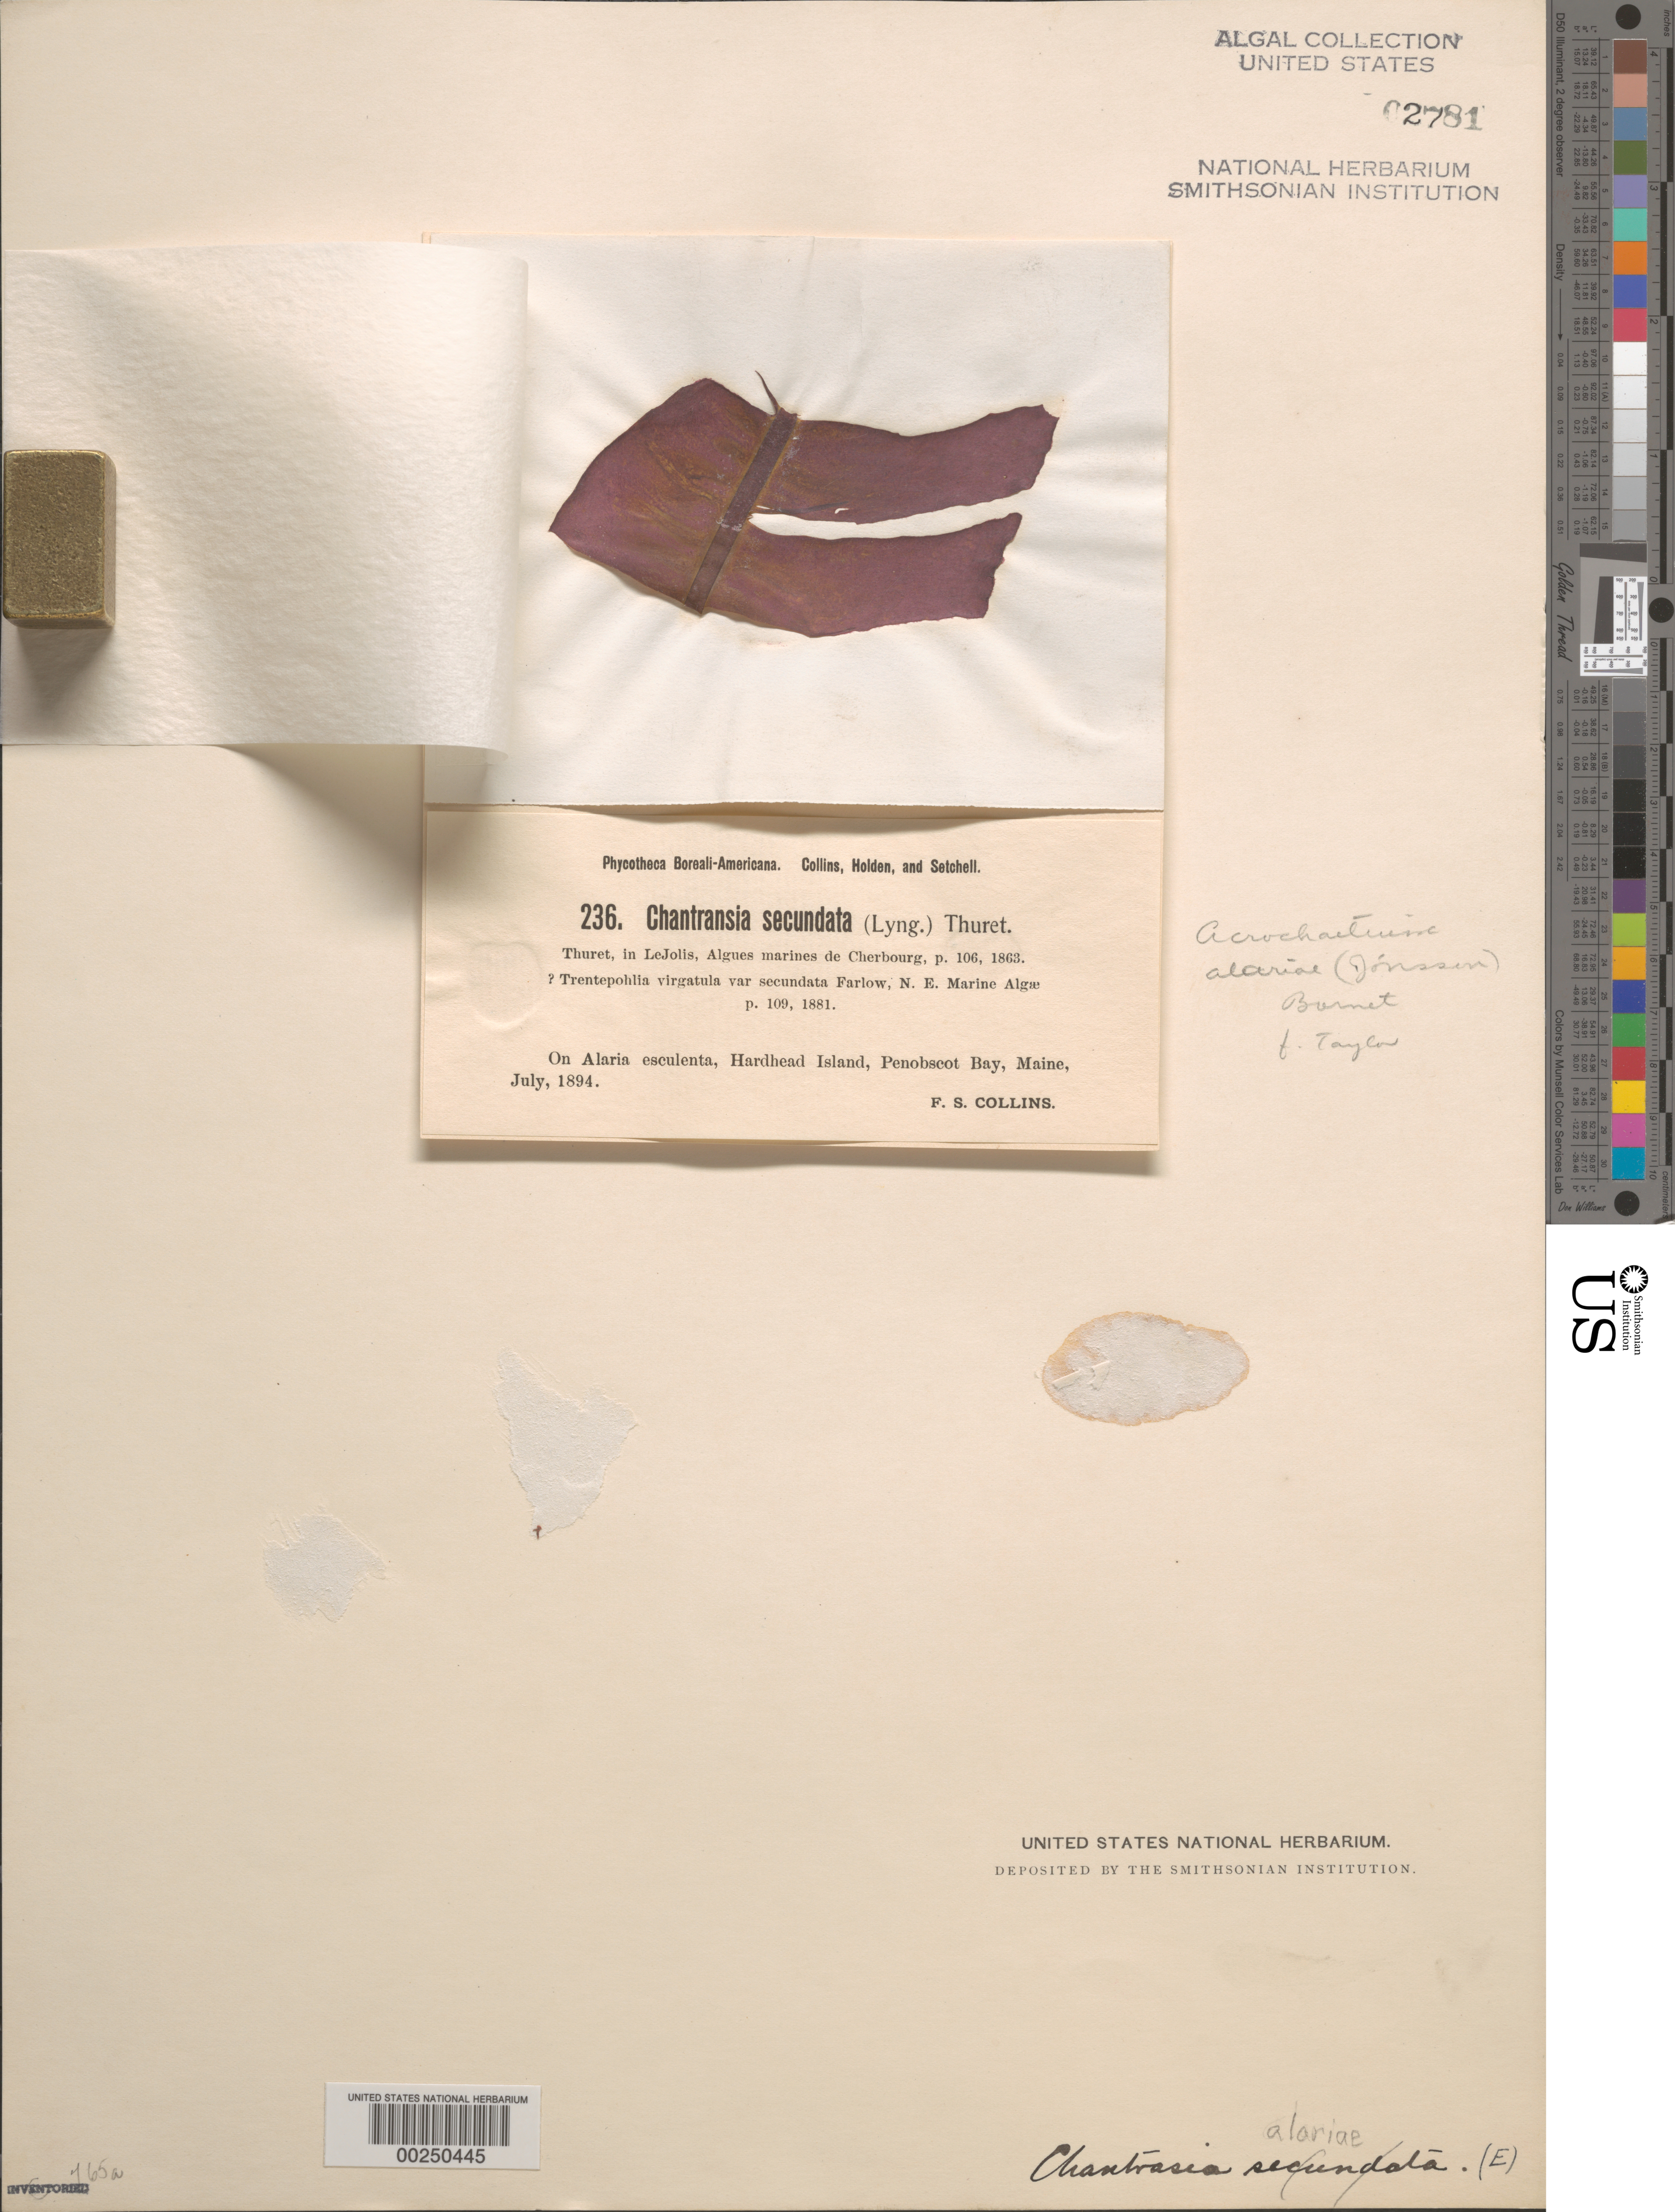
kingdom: Plantae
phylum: Rhodophyta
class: Florideophyceae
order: Acrochaetiales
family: Acrochaetiaceae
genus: Acrochaetium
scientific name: Acrochaetium alariae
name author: (Jonss.) Bornet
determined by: Taylor, William R.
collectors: F. Collins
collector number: PB-A 236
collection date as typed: Jul 1894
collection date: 1894-07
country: United States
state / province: Maine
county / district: Hancock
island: Hardhead Island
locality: Penobscot Bay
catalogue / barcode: US 2781